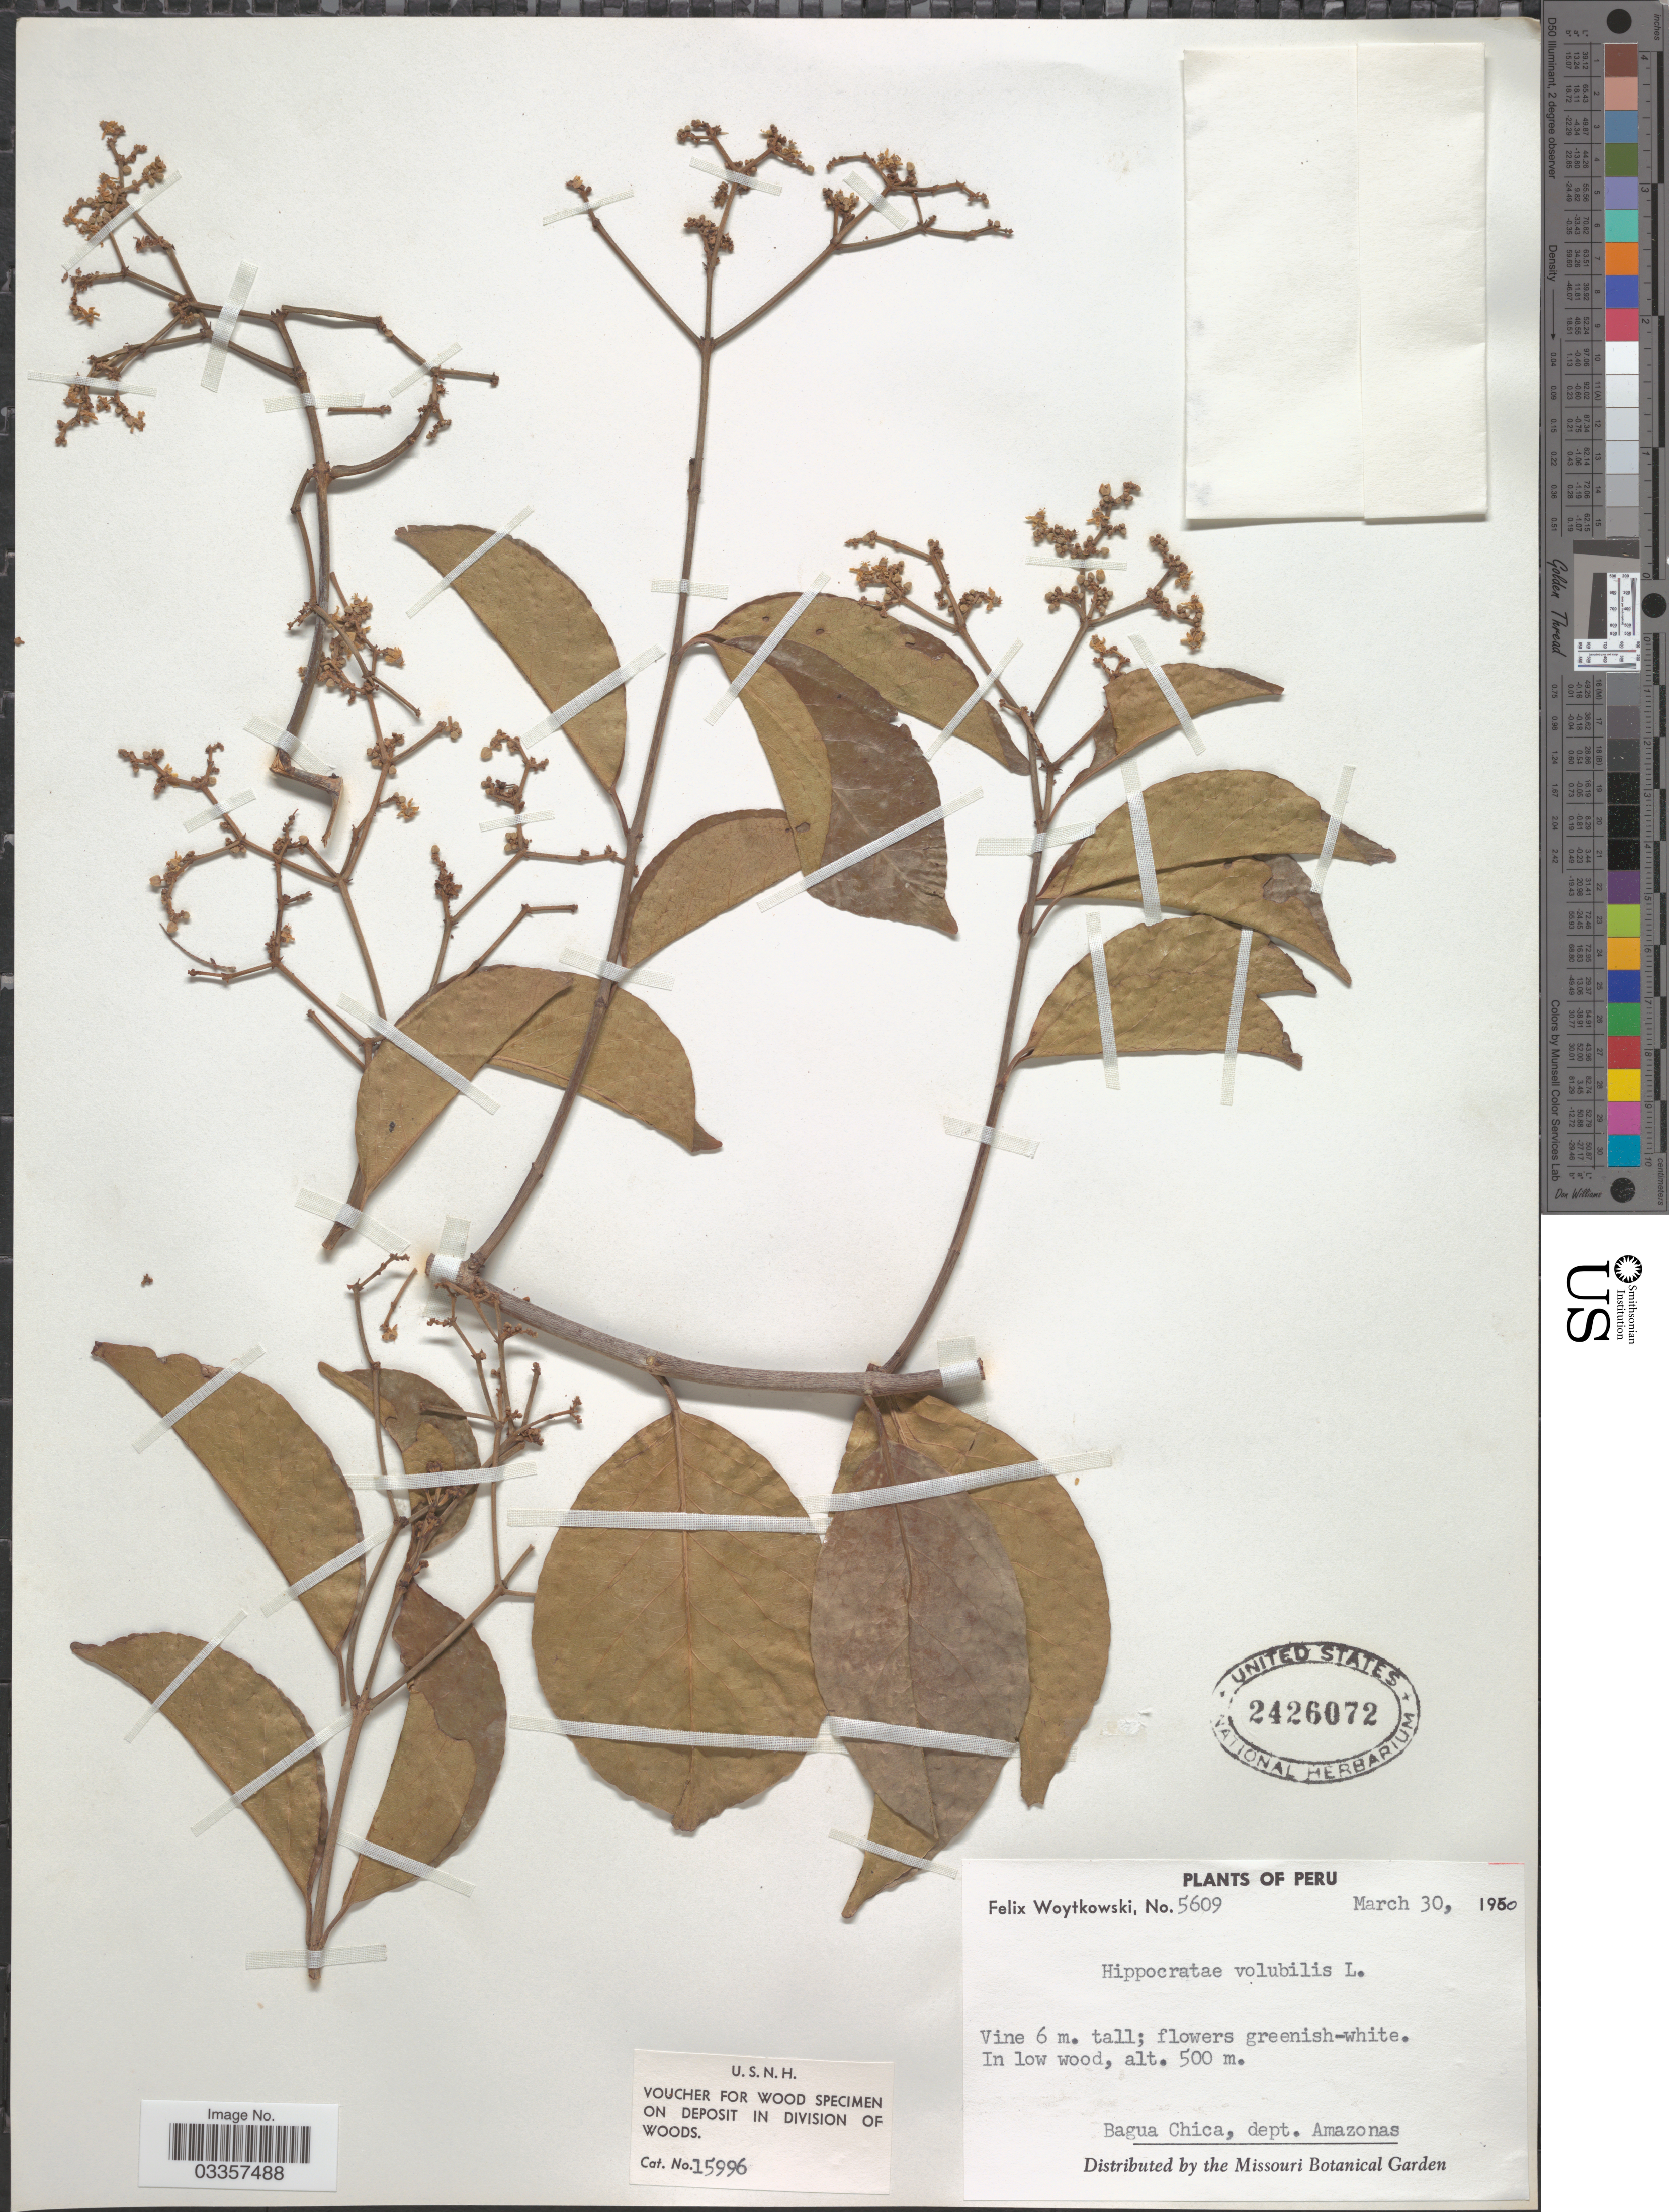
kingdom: Plantae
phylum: Tracheophyta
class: Magnoliopsida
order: Celastrales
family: Celastraceae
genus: Hippocratea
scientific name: Hippocratea volubilis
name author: L.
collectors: F. Woytkowski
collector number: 5609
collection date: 1950-03-30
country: Peru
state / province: Amazonas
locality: Bagua Chica, dept. Amazonas.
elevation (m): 500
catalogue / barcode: US 2426072